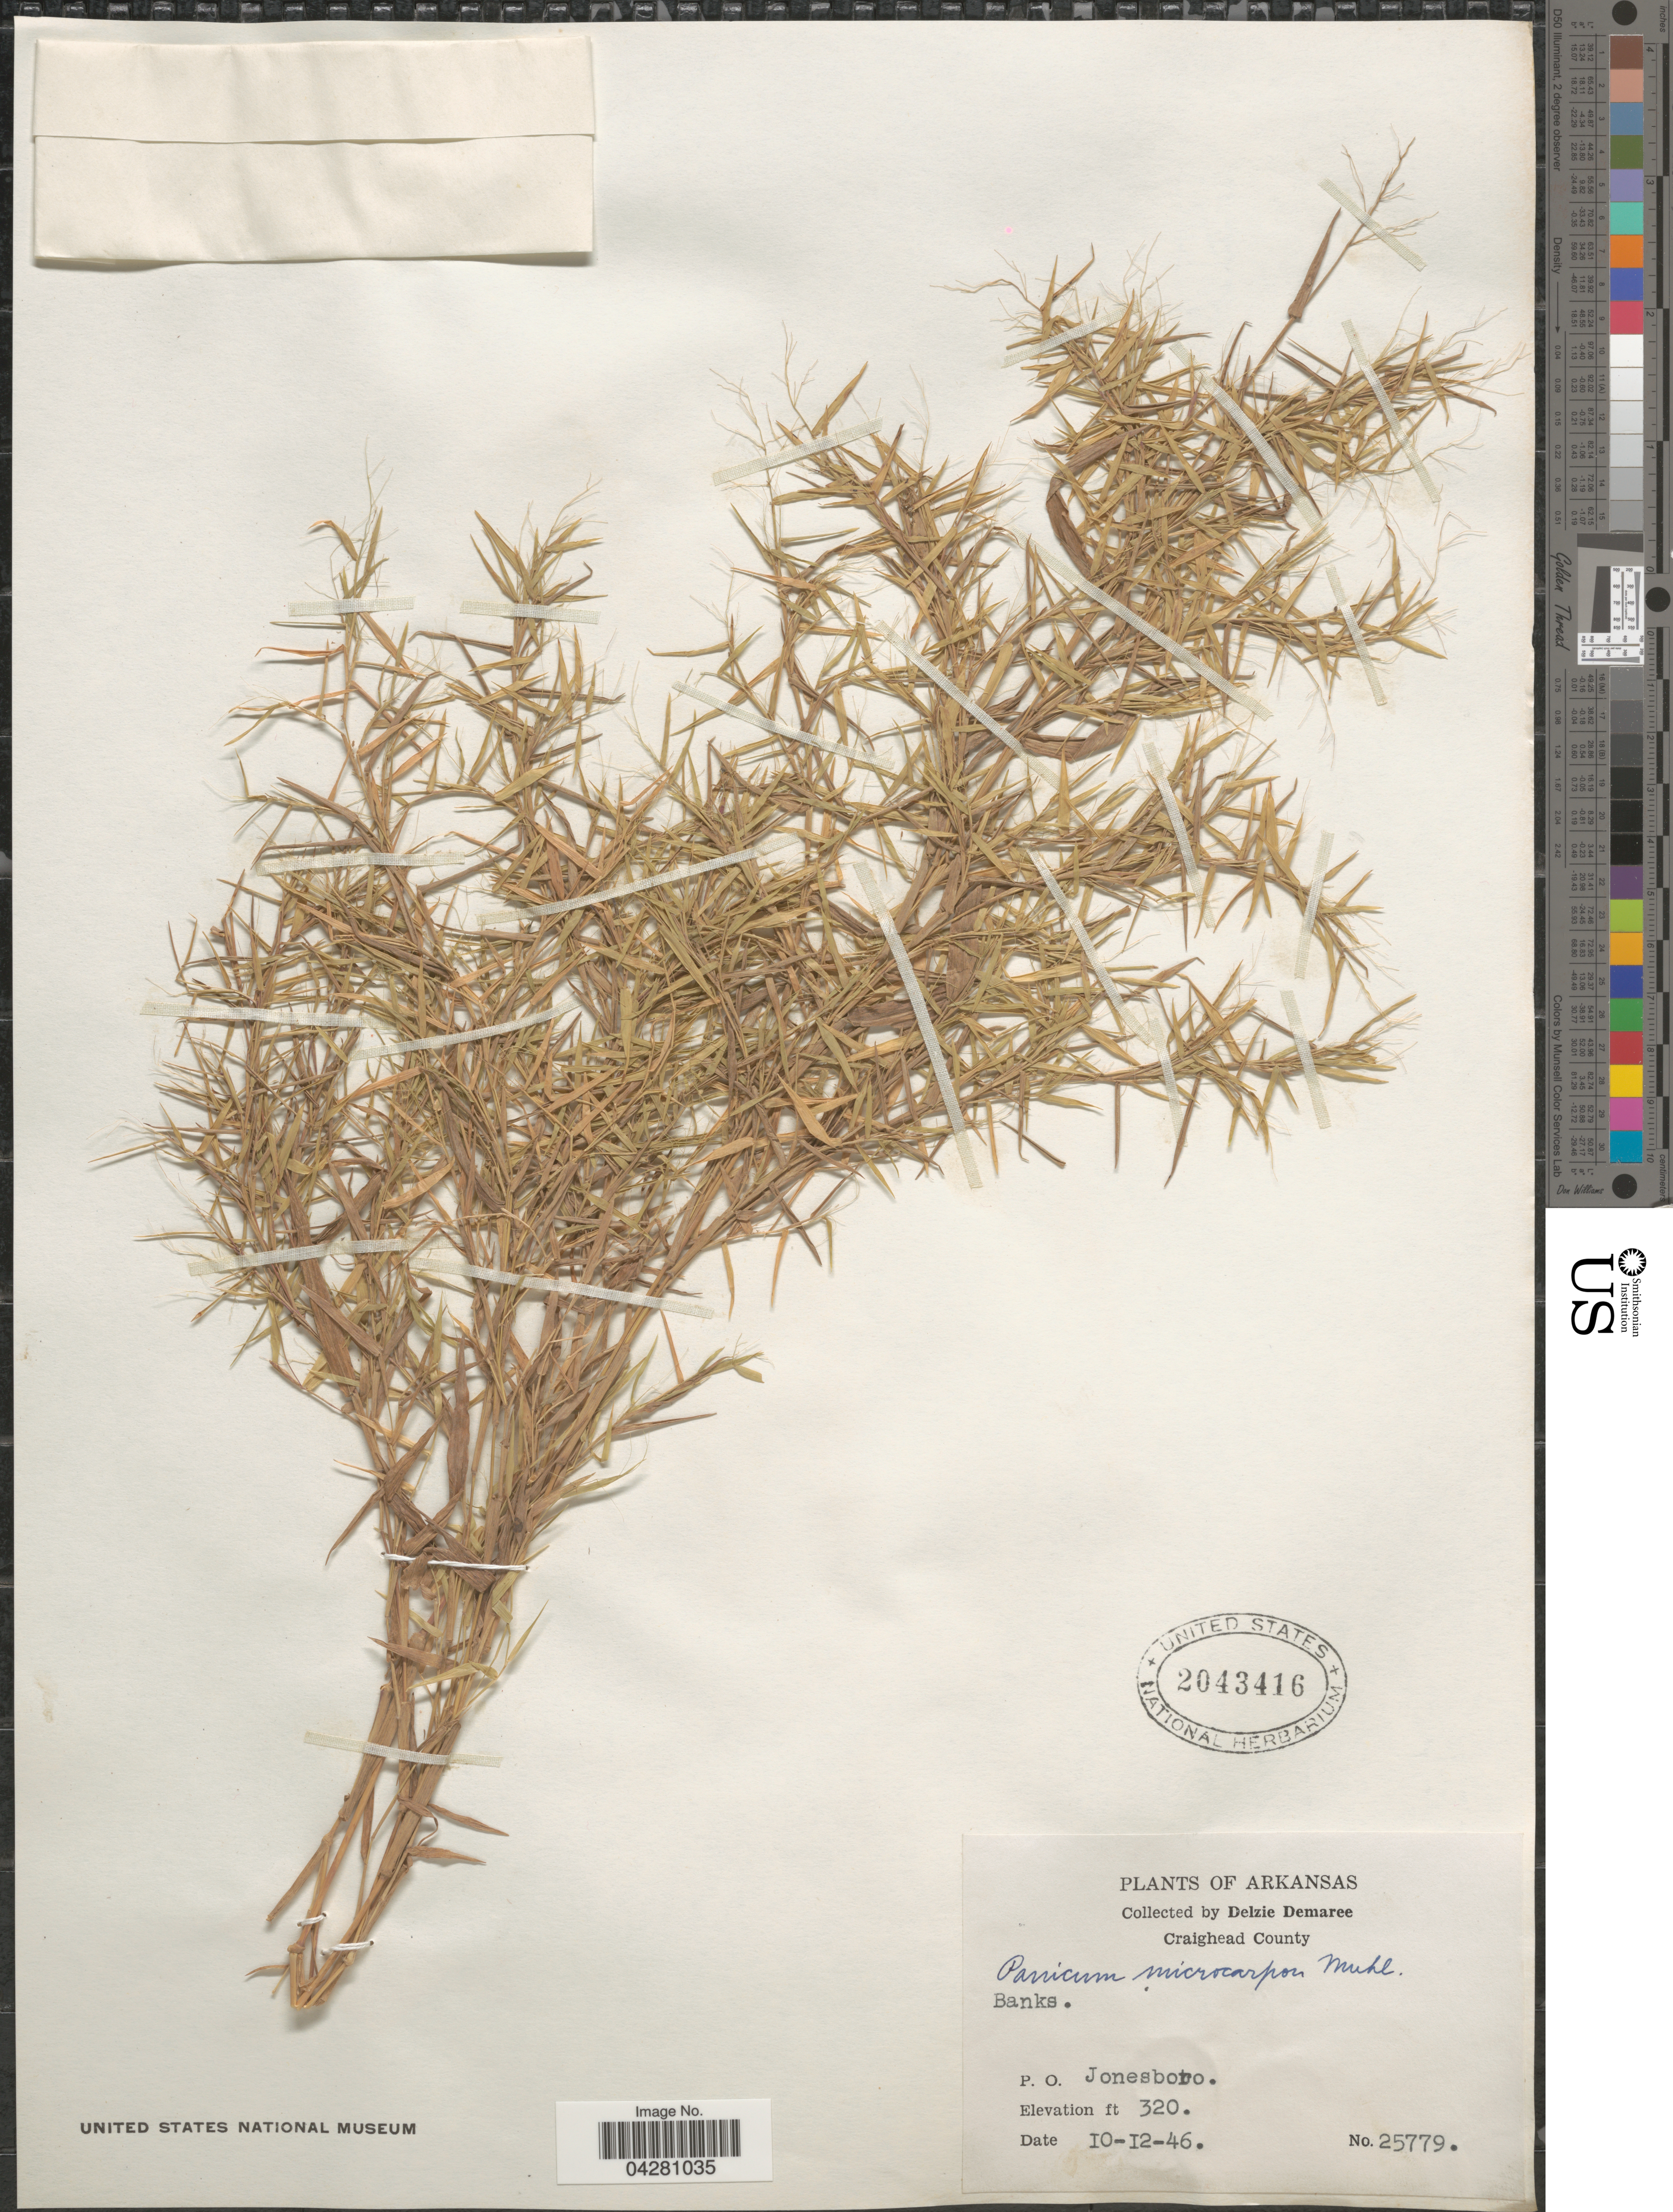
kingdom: Plantae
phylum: Tracheophyta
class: Liliopsida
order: Poales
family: Poaceae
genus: Dichanthelium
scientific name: Dichanthelium dichotomum var. dichotomum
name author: (L.) Gould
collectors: D. Demaree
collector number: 25779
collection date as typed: Transcribed d/m/y: 12/10/46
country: United States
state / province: Arkansas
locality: Craighead County. P. O. Jonesboro.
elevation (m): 98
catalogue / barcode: US 2043416